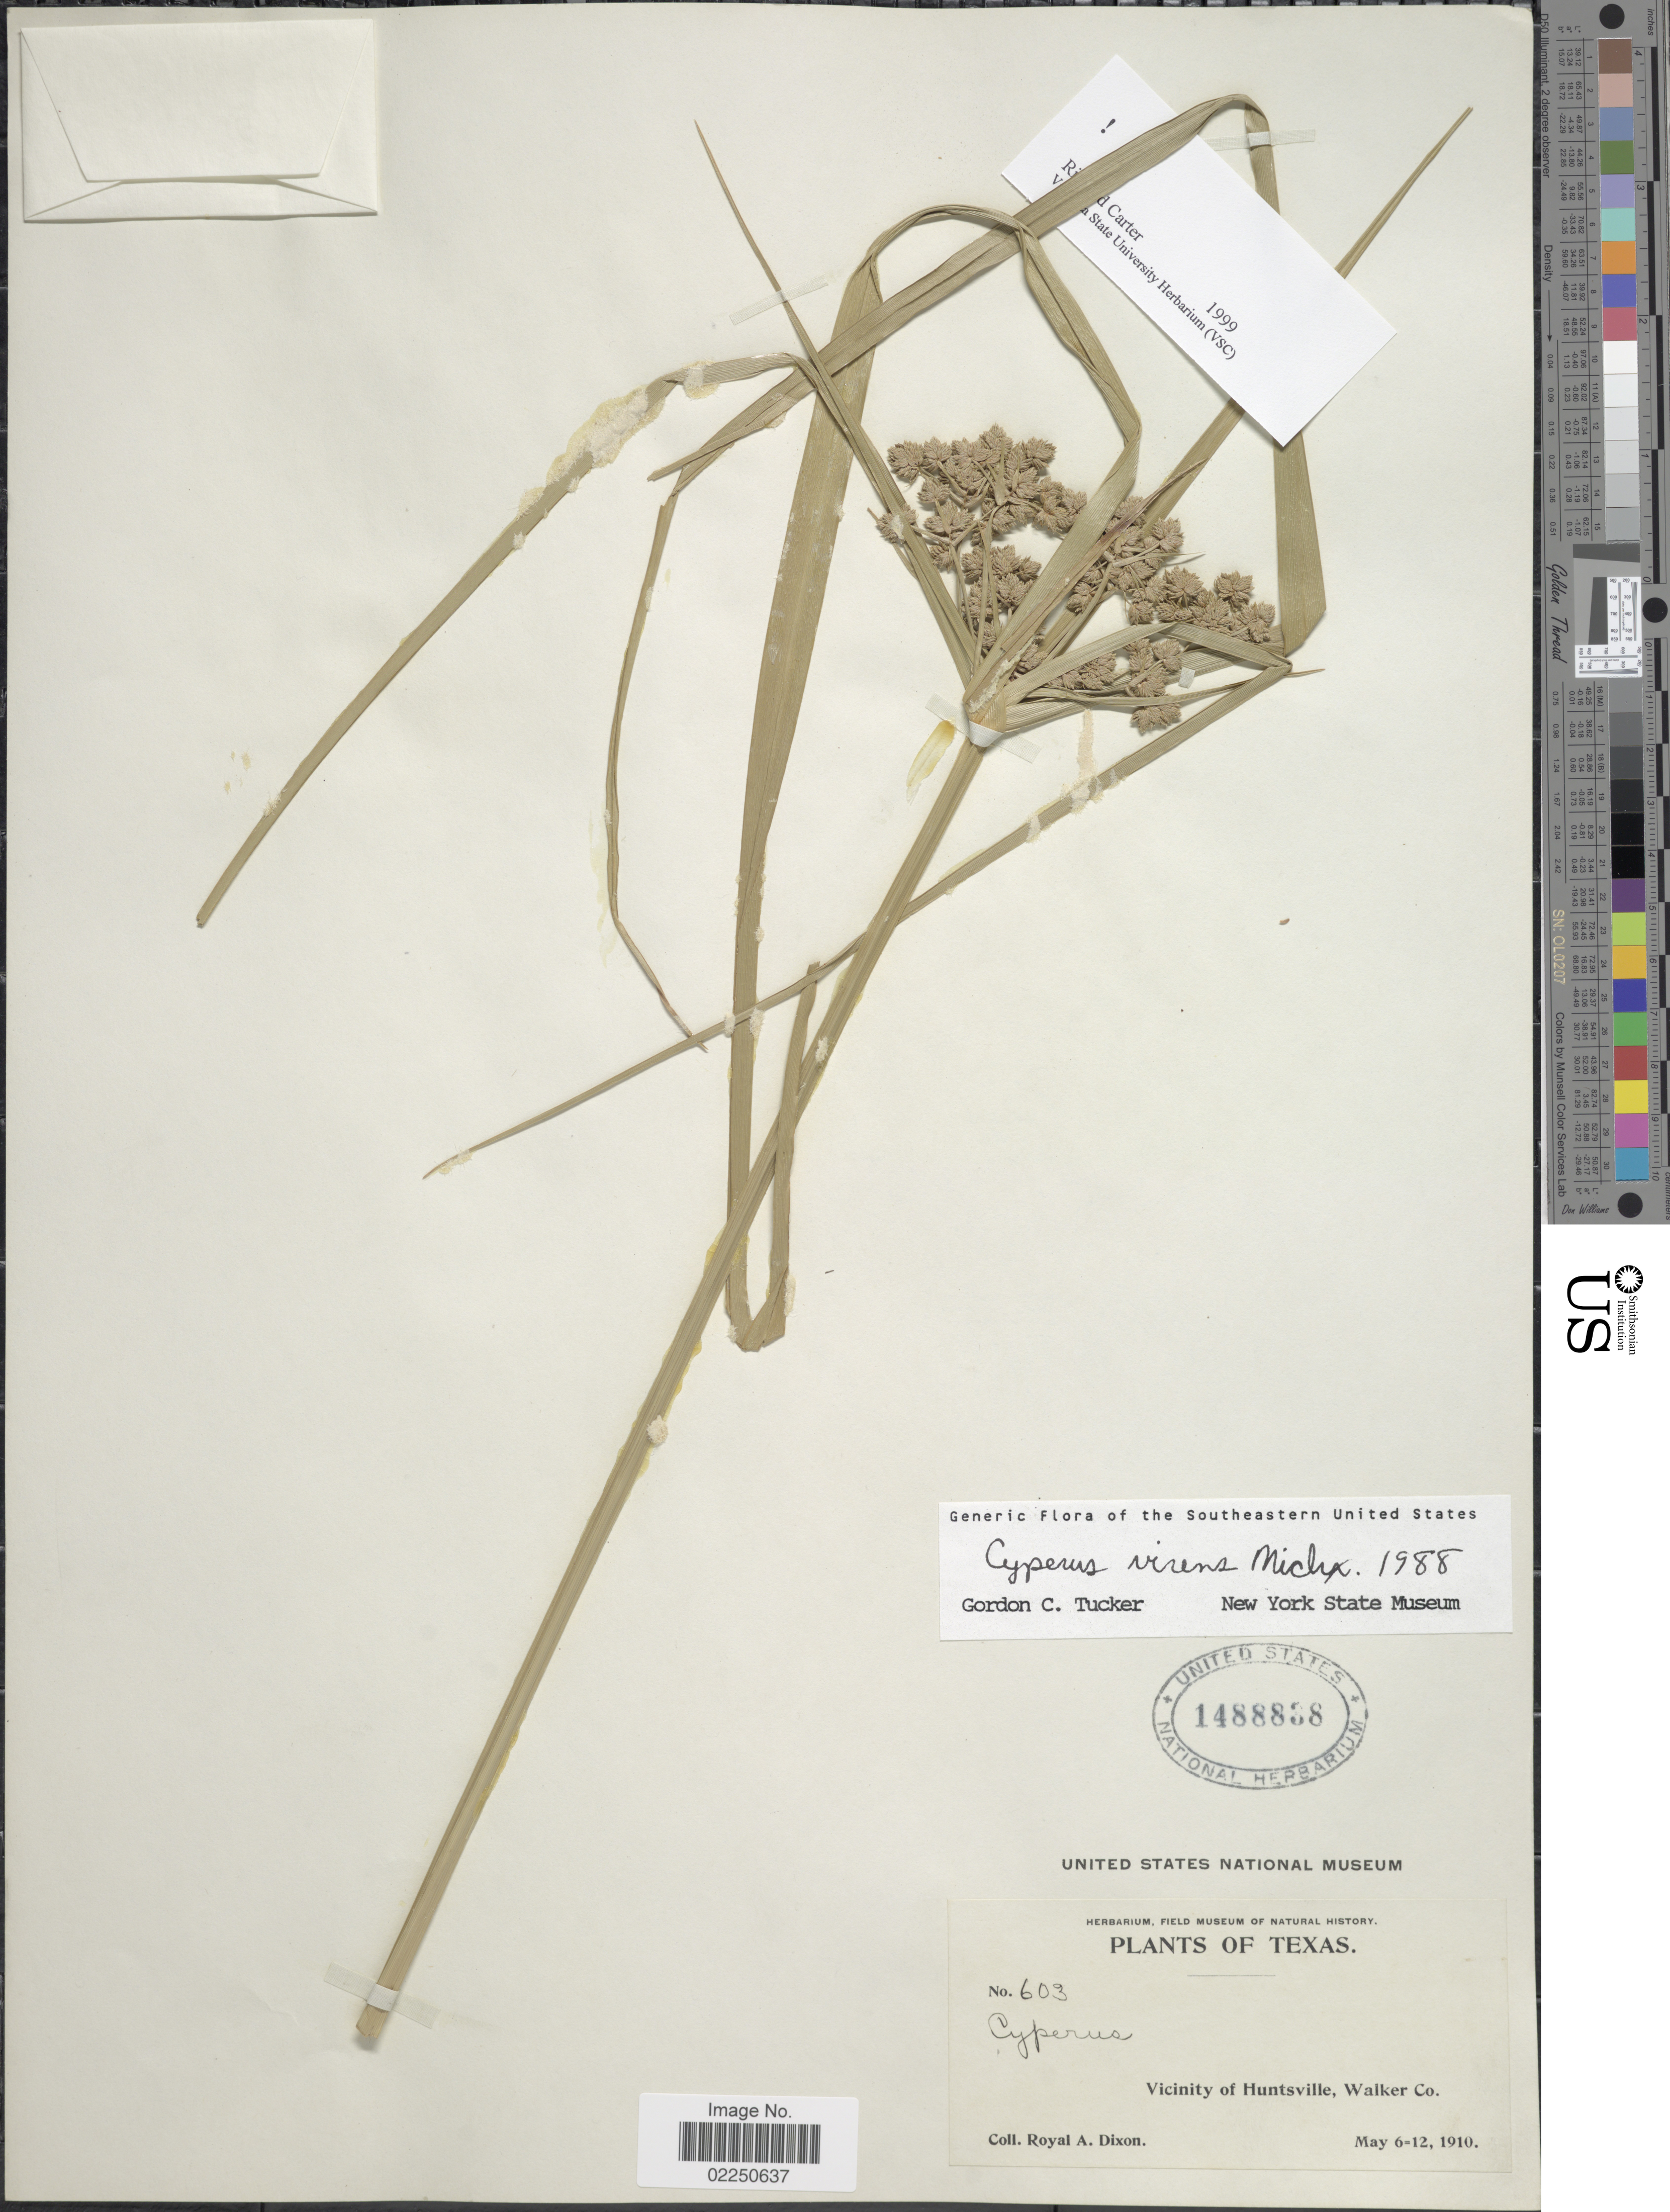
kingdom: Plantae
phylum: Tracheophyta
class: Liliopsida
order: Poales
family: Cyperaceae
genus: Cyperus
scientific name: Cyperus virens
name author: Michx.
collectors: R. A. Dixon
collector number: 603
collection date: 1910-05-06/1910-05-12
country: United States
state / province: Texas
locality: Vicinity of Huntsville, Walker Co.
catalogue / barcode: US 1488838